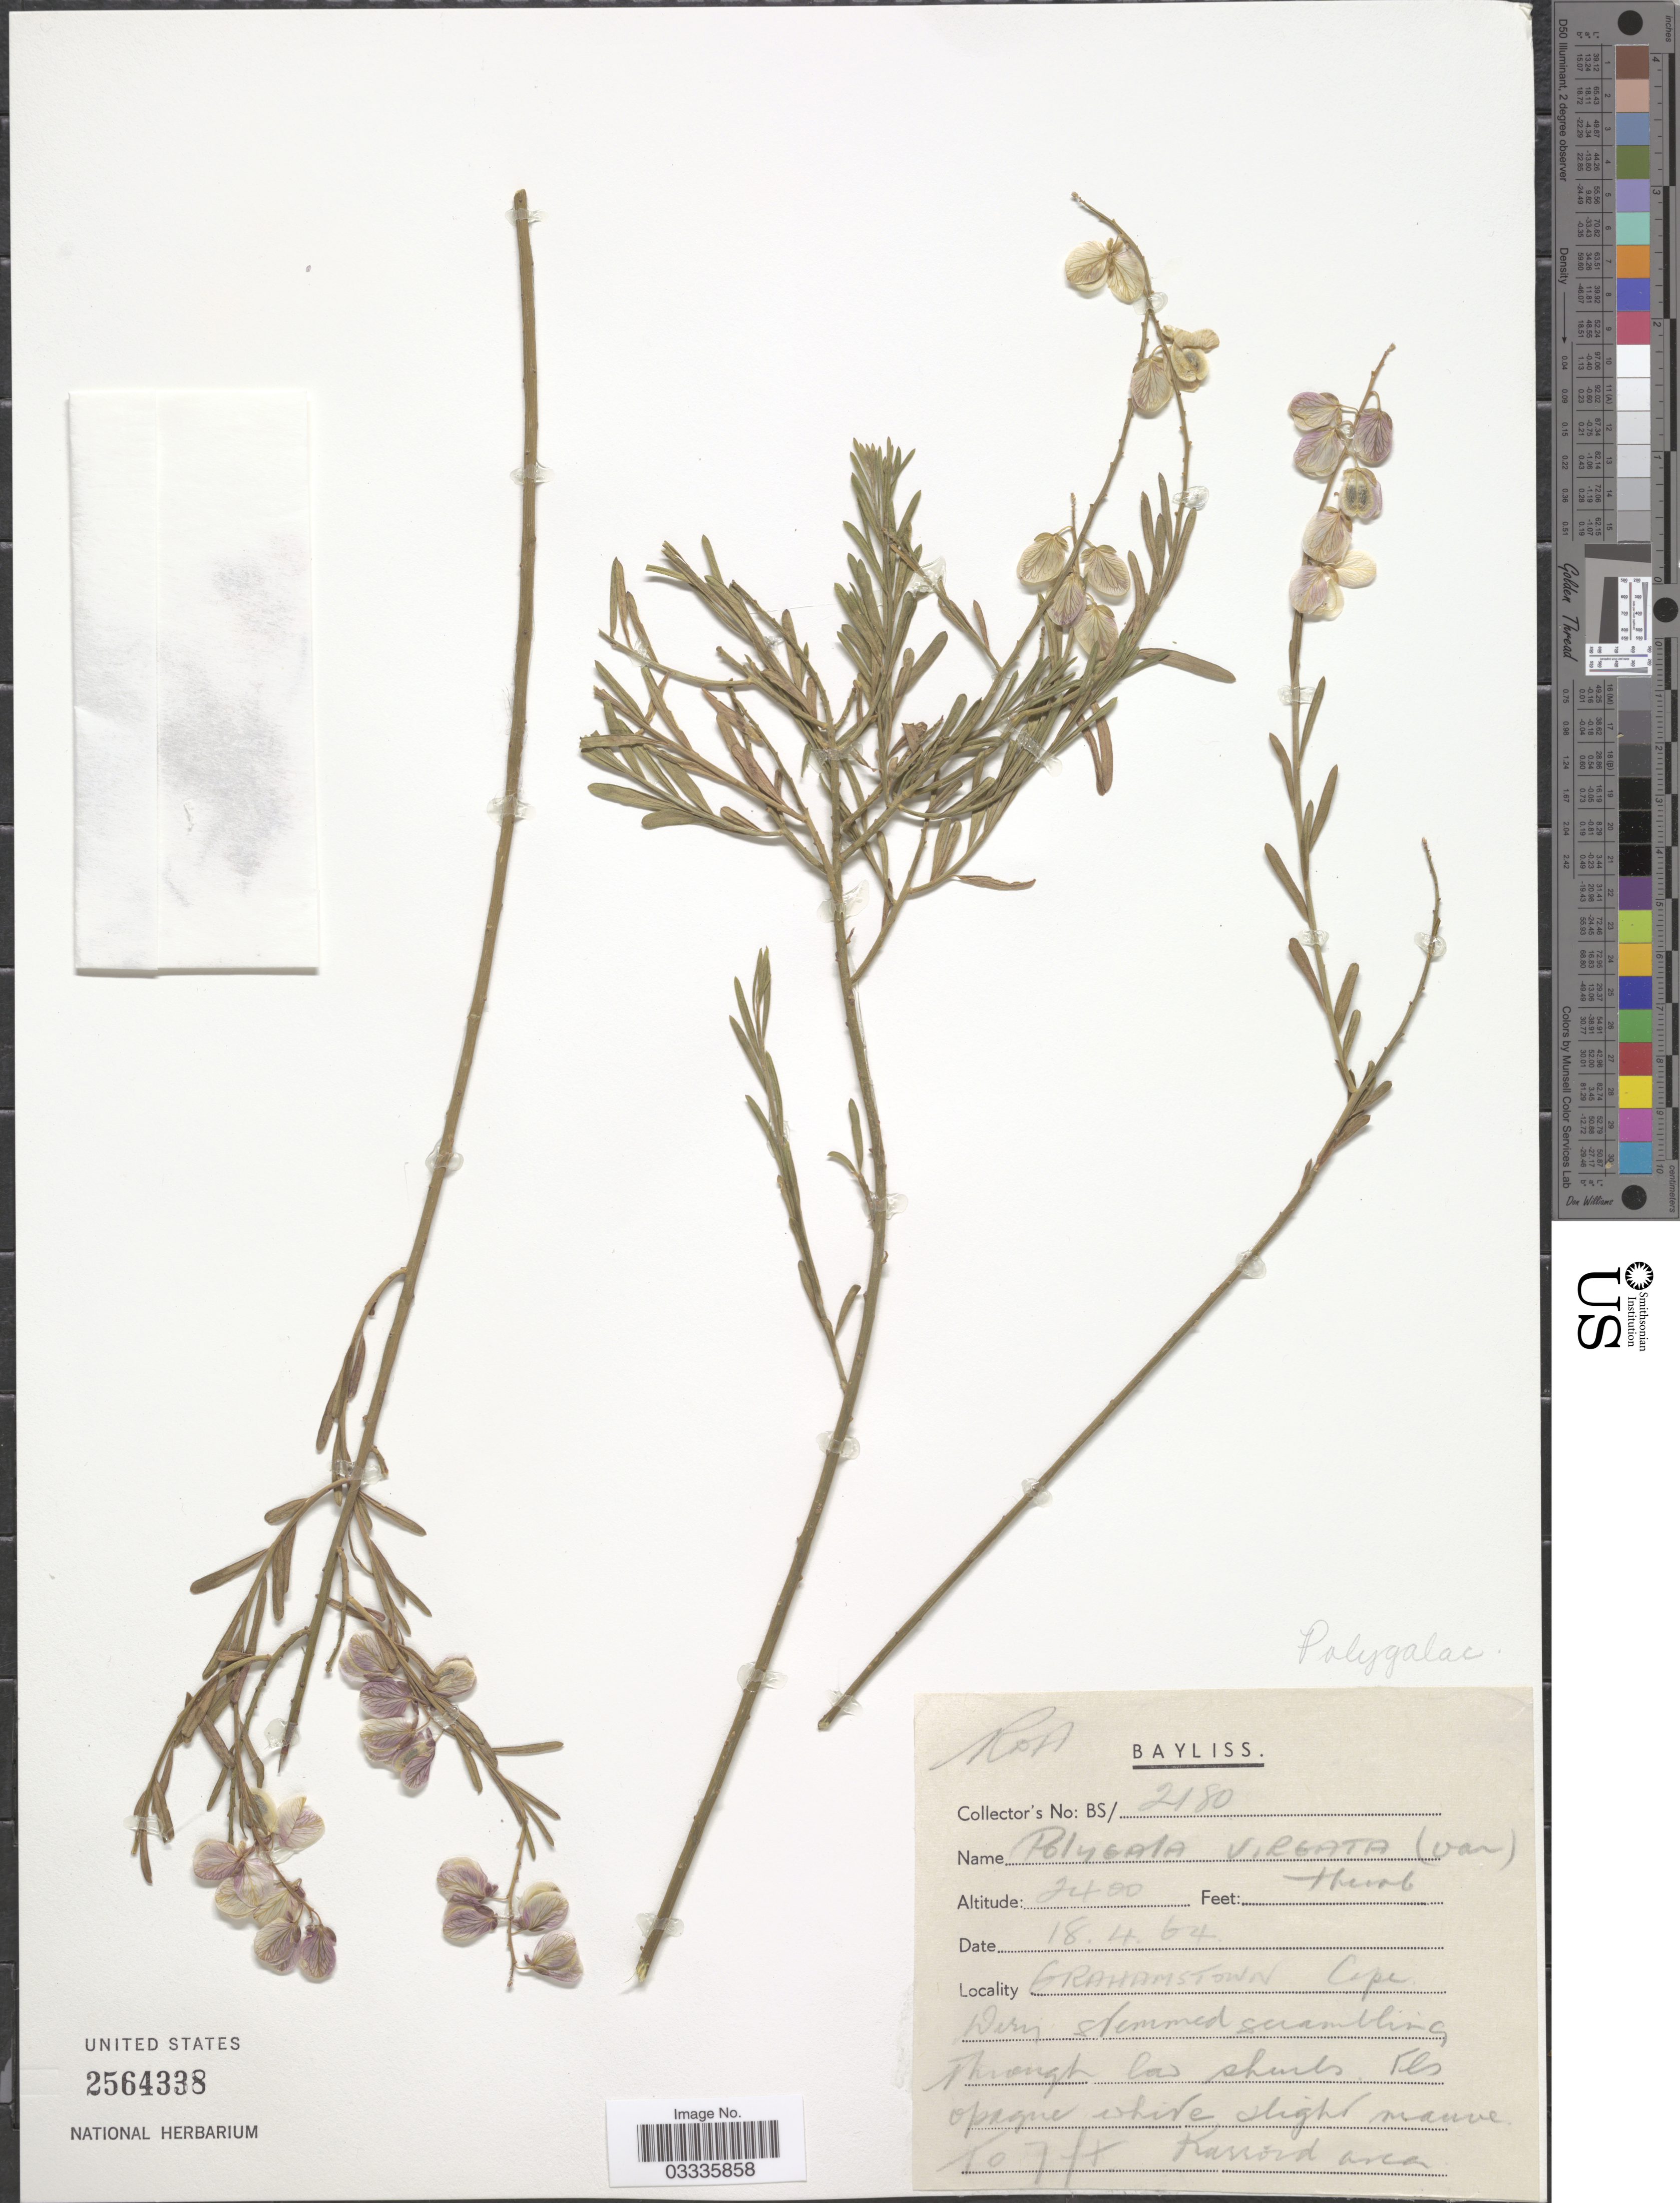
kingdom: Plantae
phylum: Tracheophyta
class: Magnoliopsida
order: Fabales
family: Polygalaceae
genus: Polygala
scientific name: Polygala virgata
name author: Thunb.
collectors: Bayliss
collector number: BS/2180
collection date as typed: Transcribed d/m/y: 18/4/64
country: South Africa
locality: Grahamstown Cape.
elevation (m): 732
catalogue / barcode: US 2564338